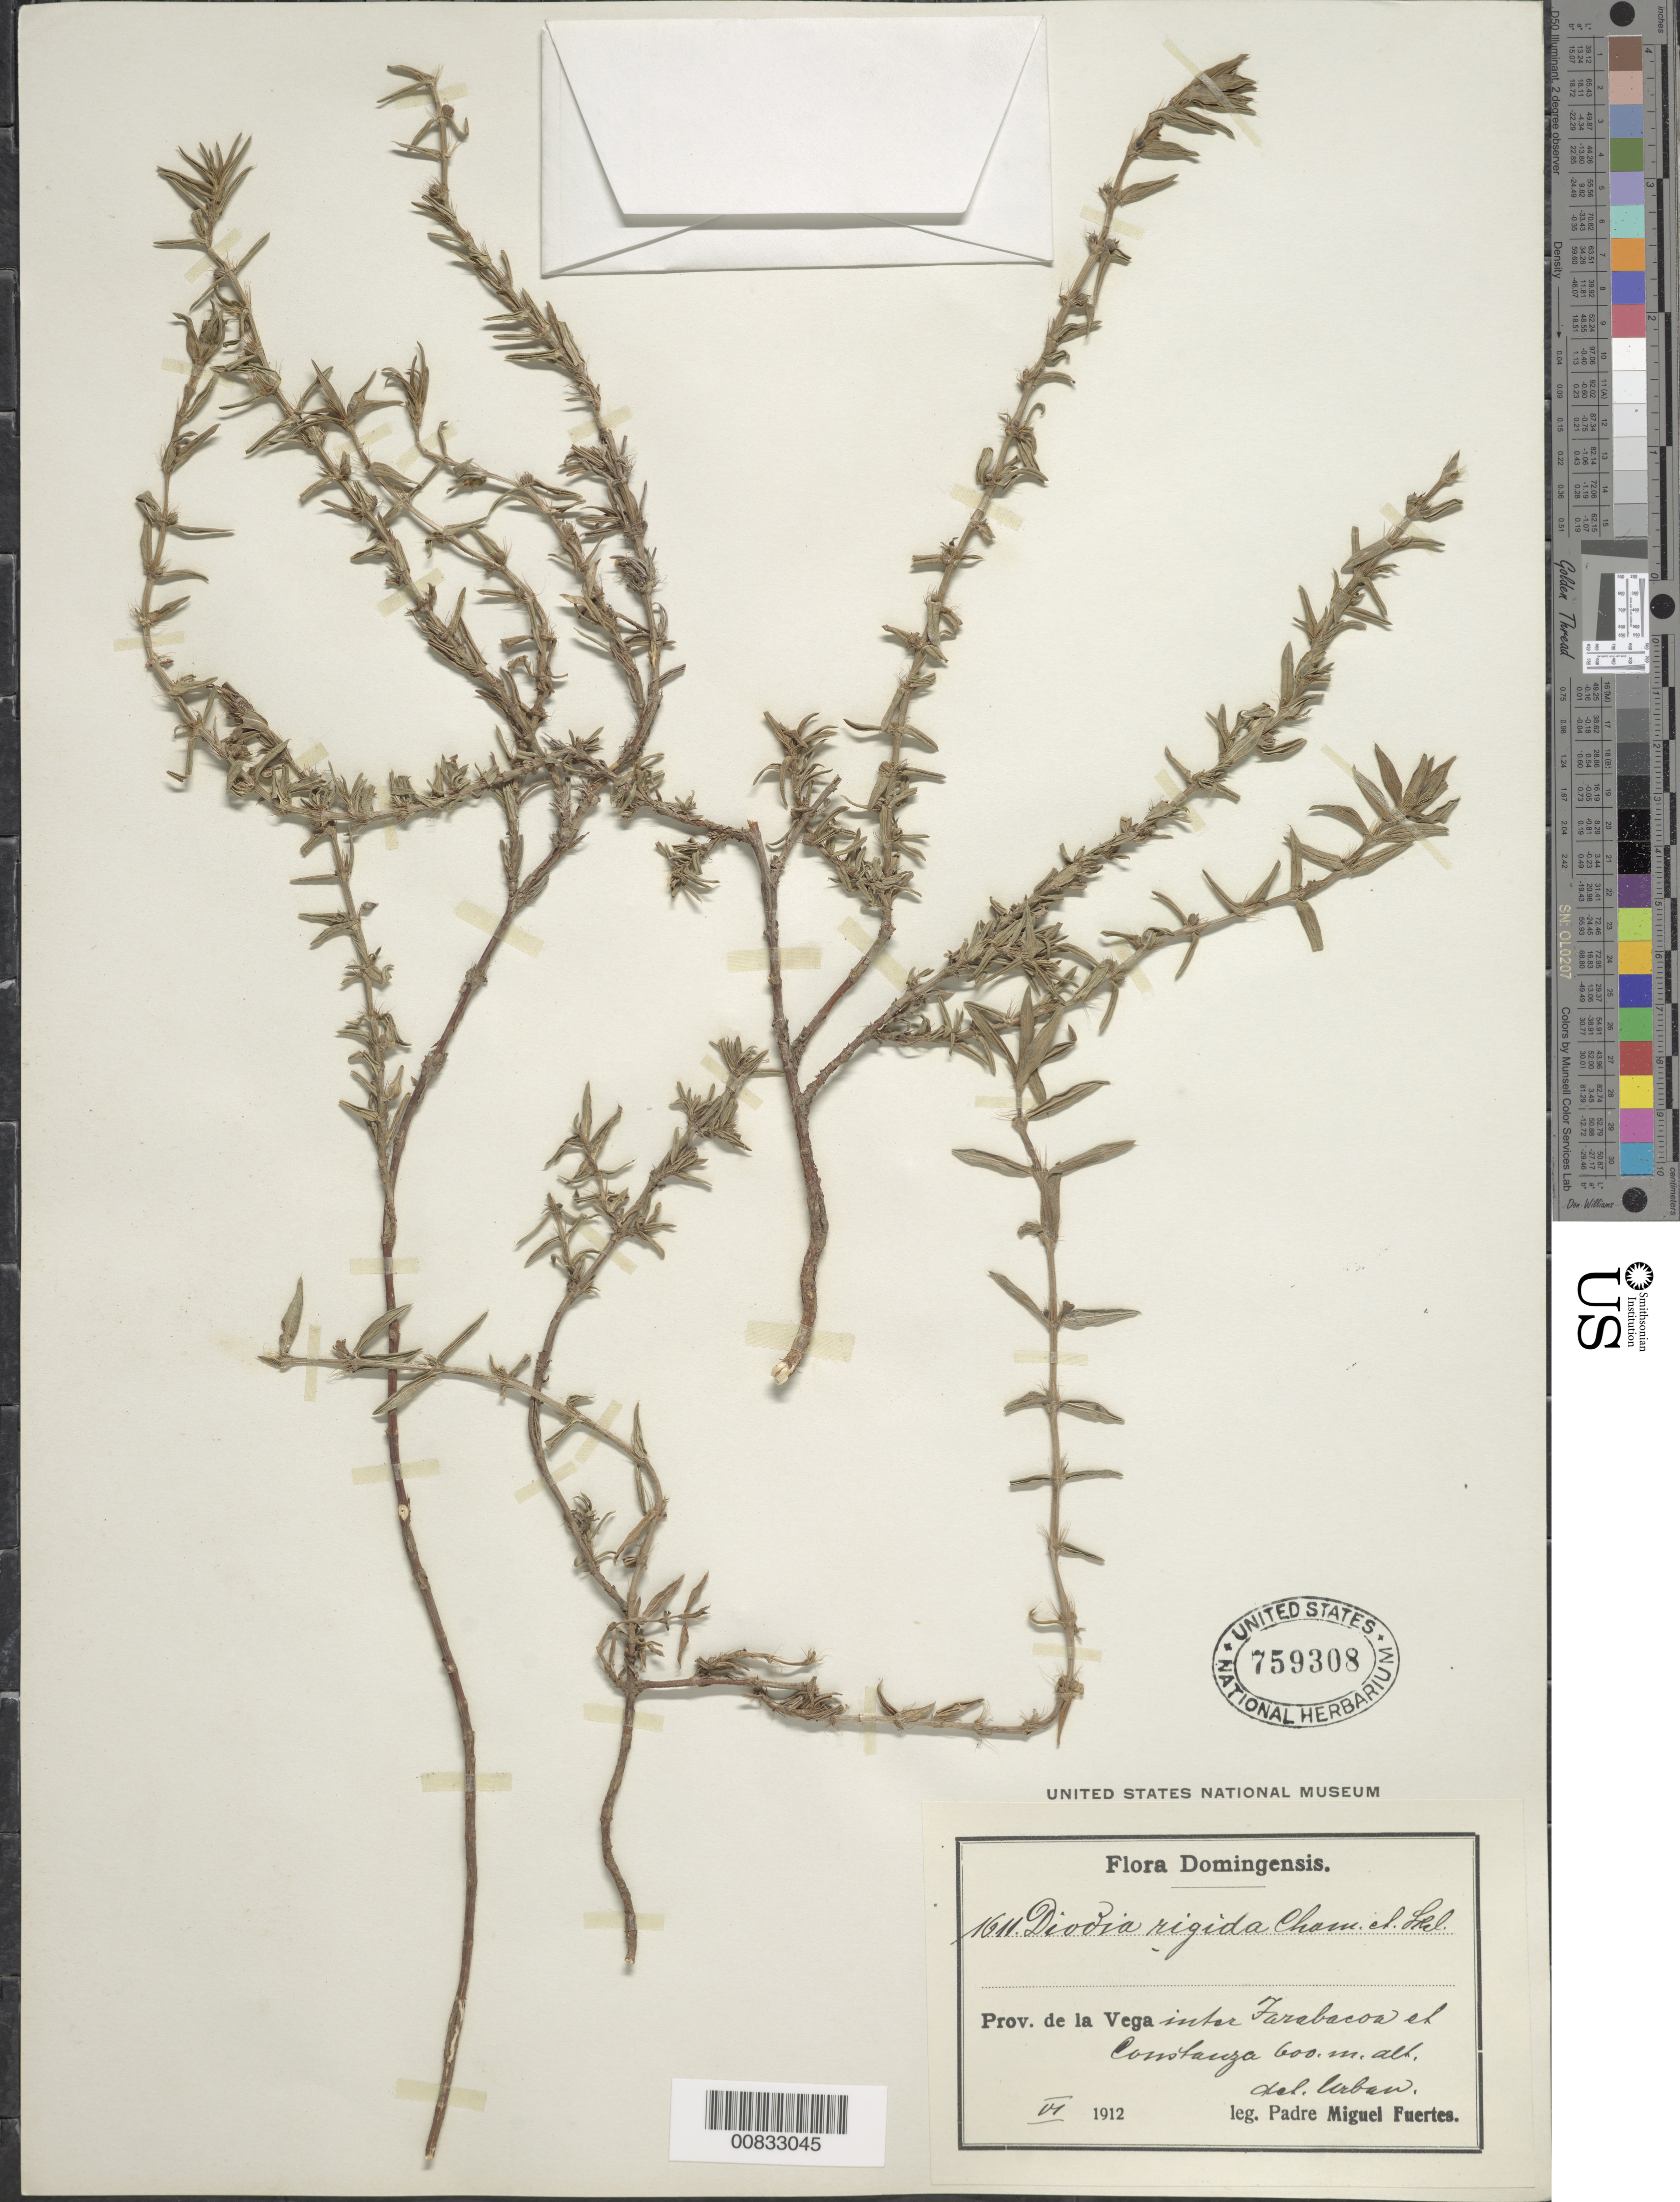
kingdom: Plantae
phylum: Tracheophyta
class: Magnoliopsida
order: Gentianales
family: Rubiaceae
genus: Diodella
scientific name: Diodella apiculata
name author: (Willd. ex Roem. & Schult.) Delprete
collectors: M. D. Fuertes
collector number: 1611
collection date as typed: Jun 1912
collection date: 1912-06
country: Dominican Republic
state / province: La Vega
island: Hispaniola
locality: Inter Jarabacao et Constanza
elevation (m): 600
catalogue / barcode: US 759308